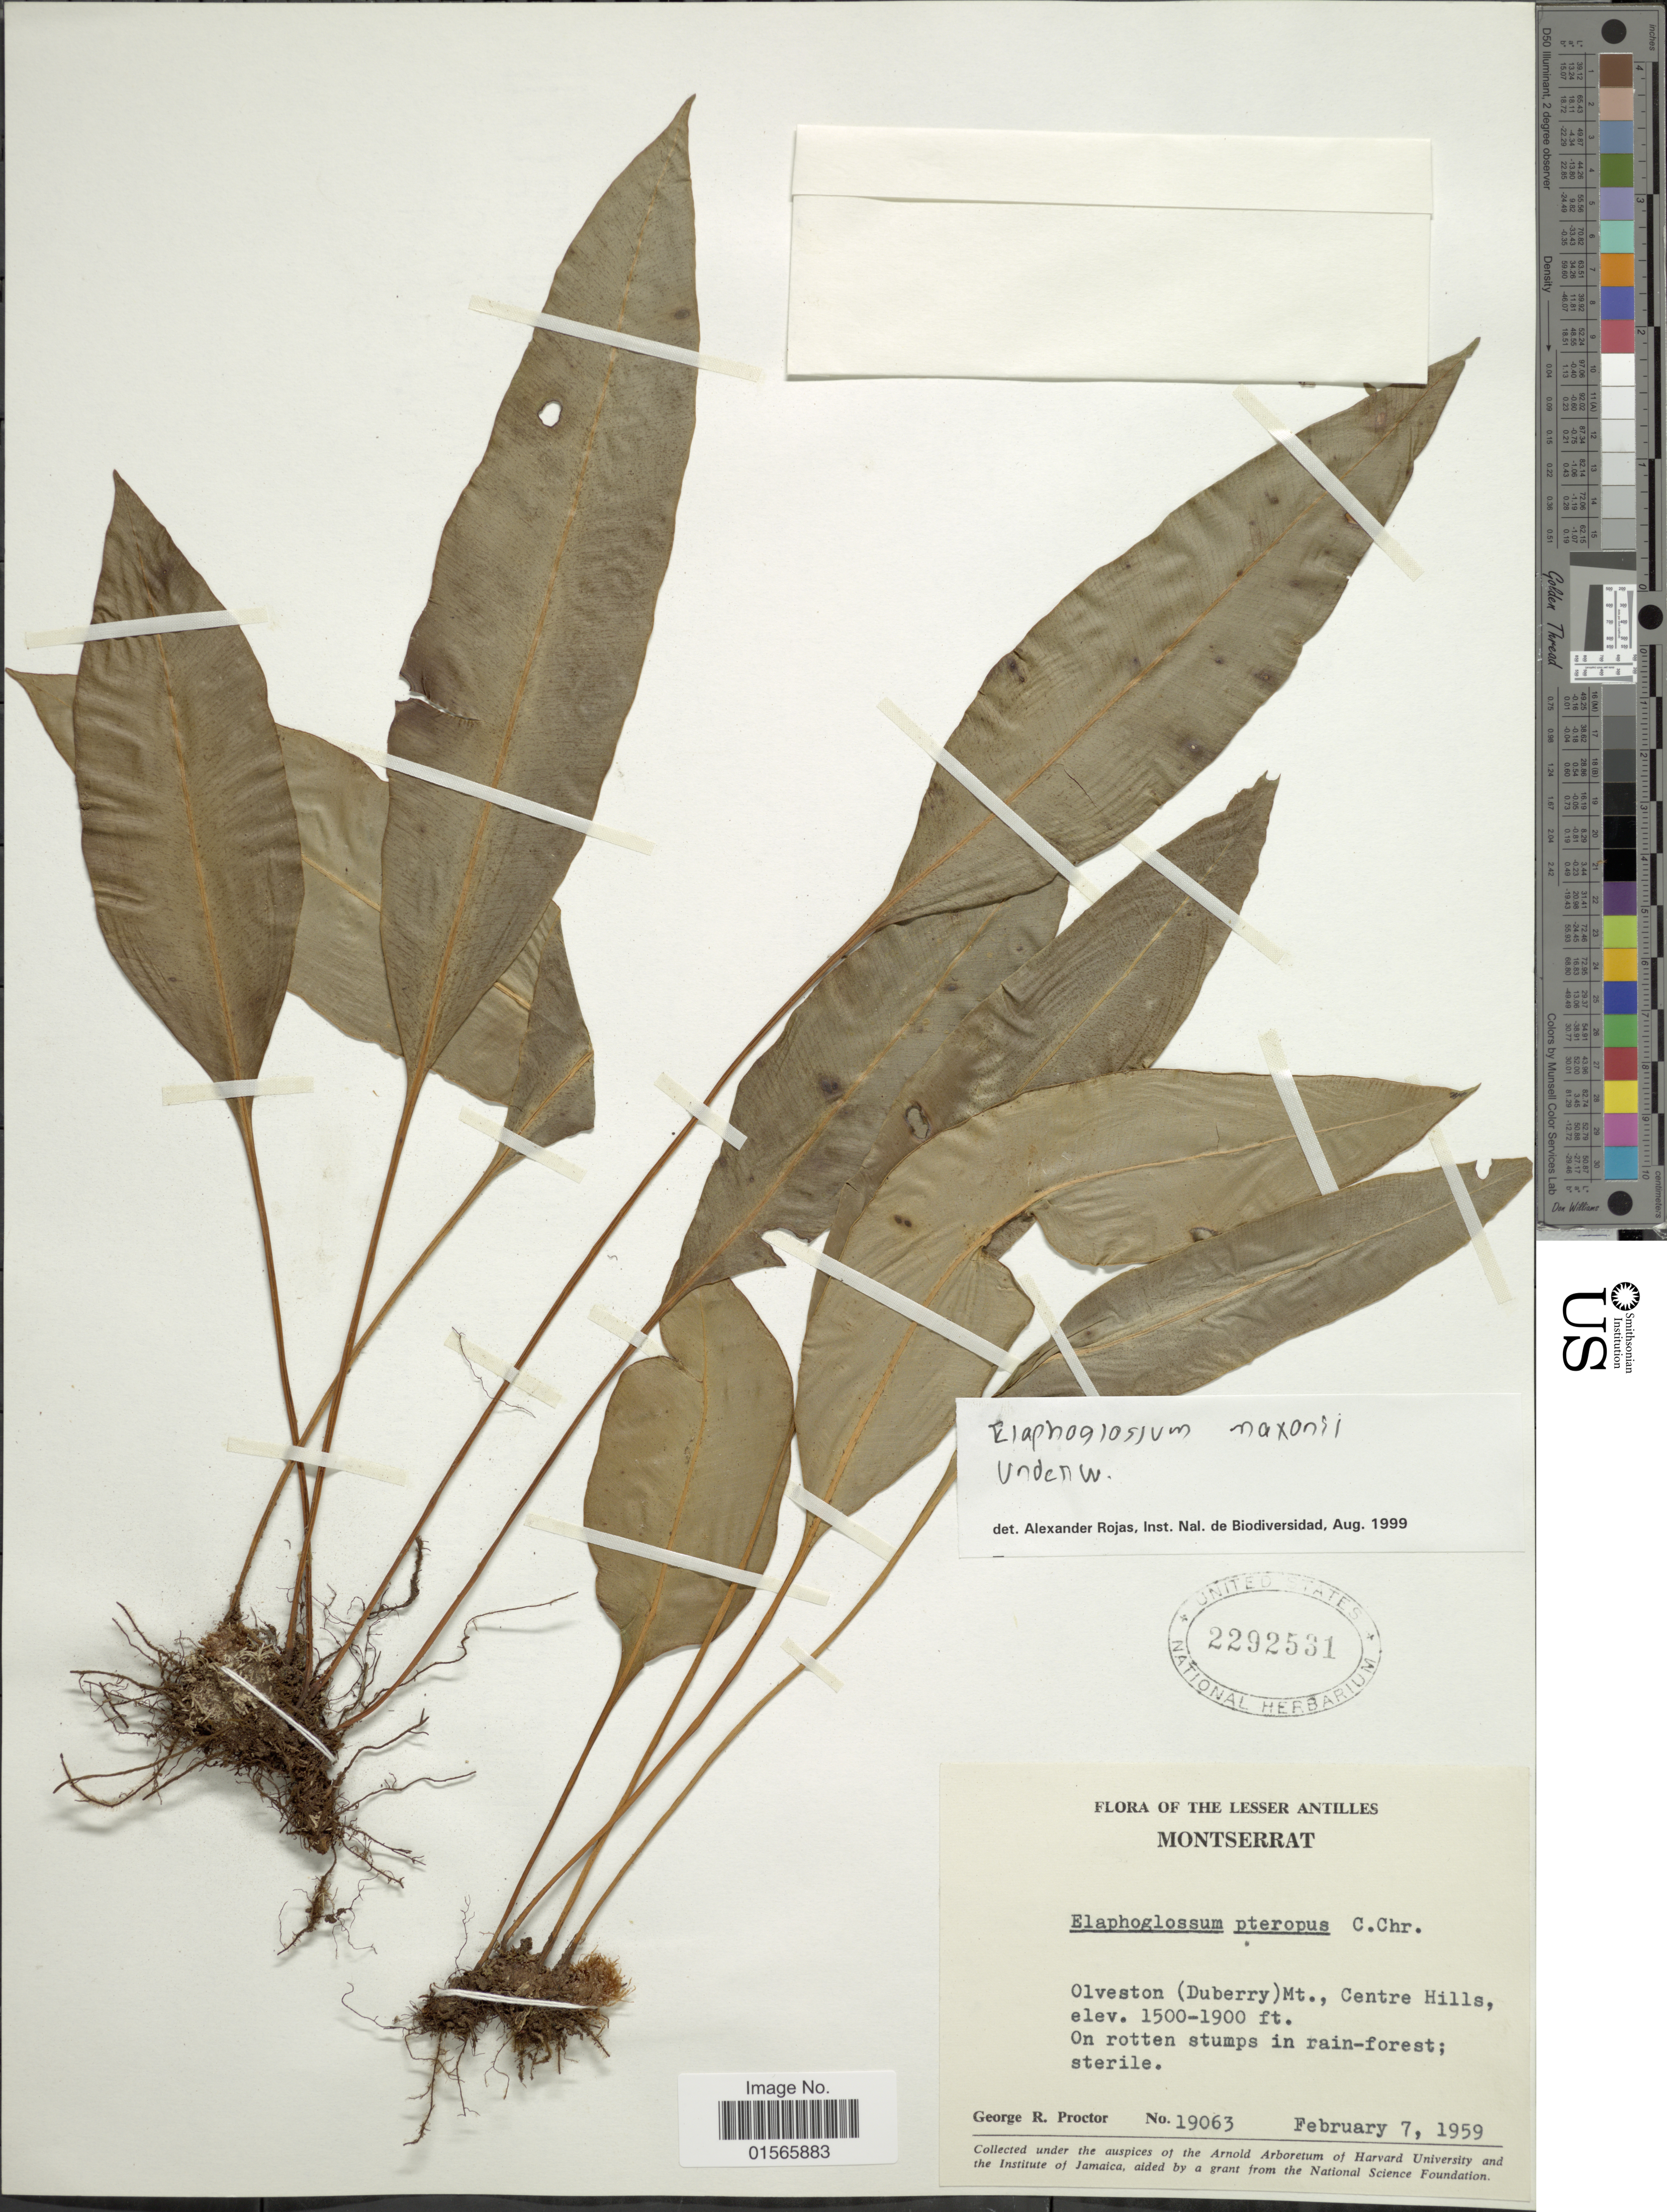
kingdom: Plantae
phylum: Tracheophyta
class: Polypodiopsida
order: Polypodiales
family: Dryopteridaceae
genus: Elaphoglossum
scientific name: Elaphoglossum pteropus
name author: C. Chr.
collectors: G. R. Proctor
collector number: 19063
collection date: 1959-02-07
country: Montserrat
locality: The Lesser Antilles, Olveston (Duberry) Mt., Centre Hills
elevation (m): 457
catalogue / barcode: US 2292531